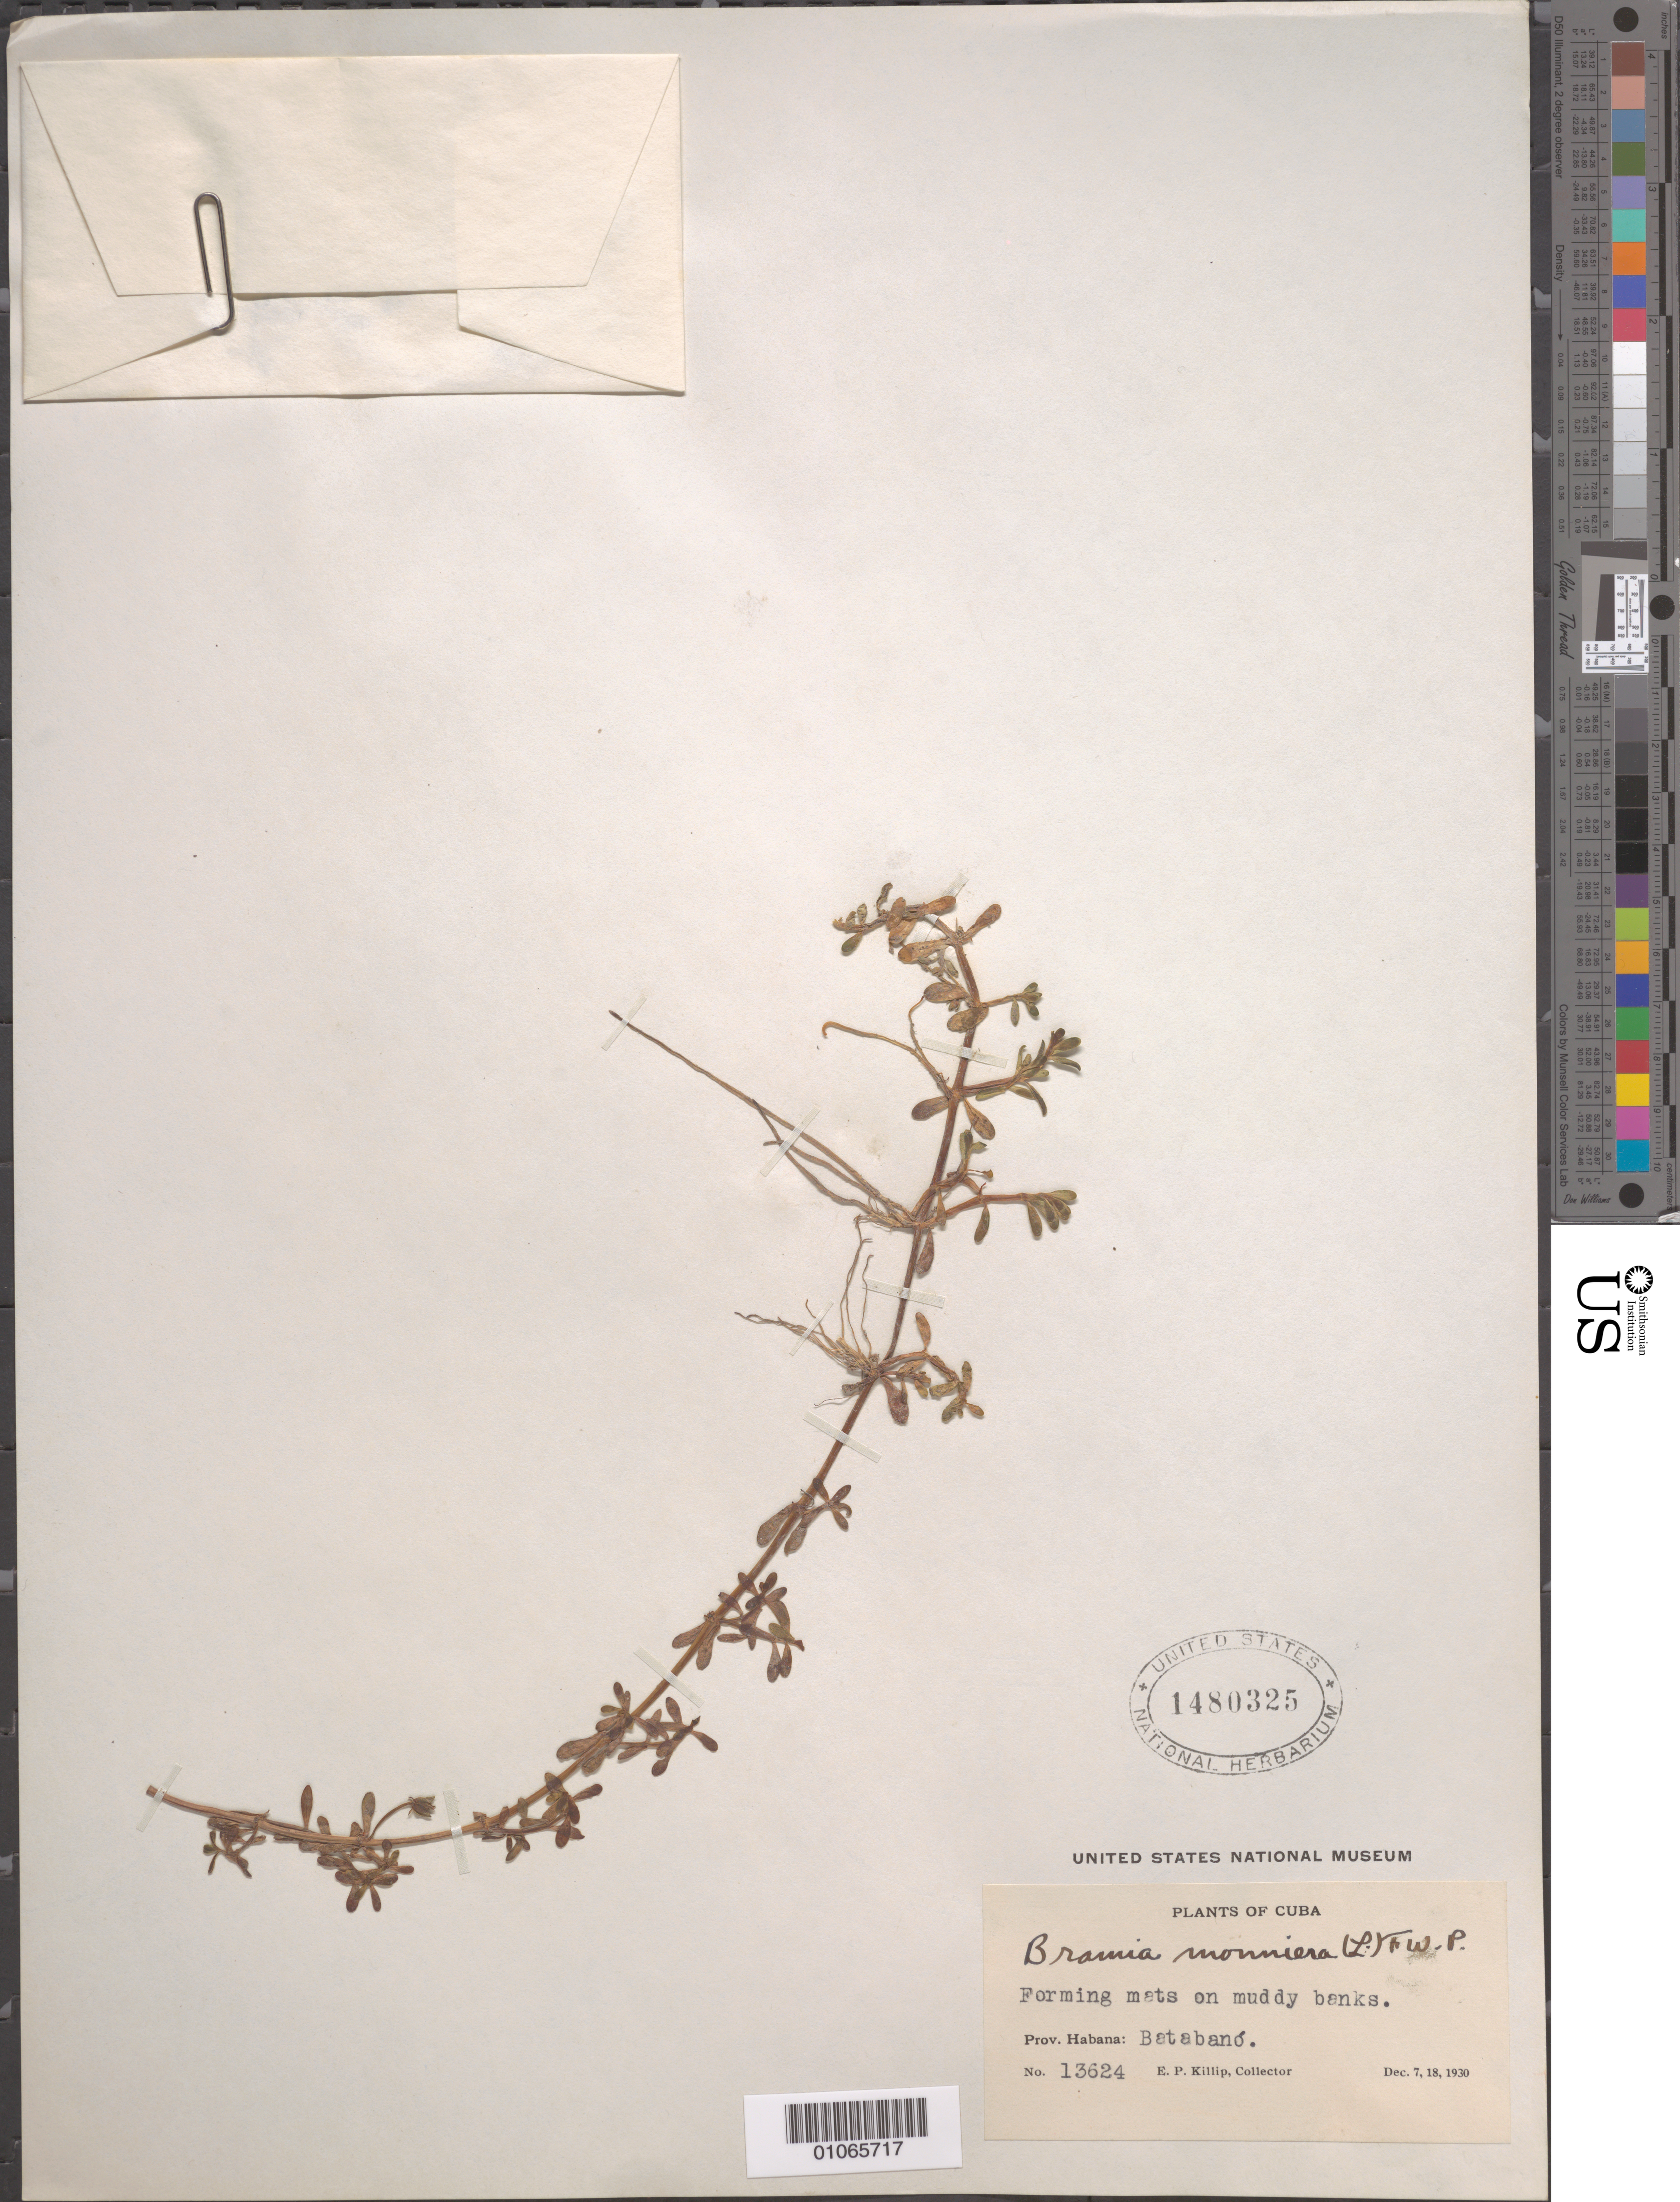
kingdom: Plantae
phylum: Tracheophyta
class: Magnoliopsida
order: Lamiales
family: Plantaginaceae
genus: Bacopa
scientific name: Bacopa monnieri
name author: (L.) Pennell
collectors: E. P. Killip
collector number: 13624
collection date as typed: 07 Dec 1930 and 18 Dec 1930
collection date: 1930-12-07,1930-12-18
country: Cuba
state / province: La Habana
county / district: Batabanó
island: Cuba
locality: Forming mats on muddy banks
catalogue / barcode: US 1480325